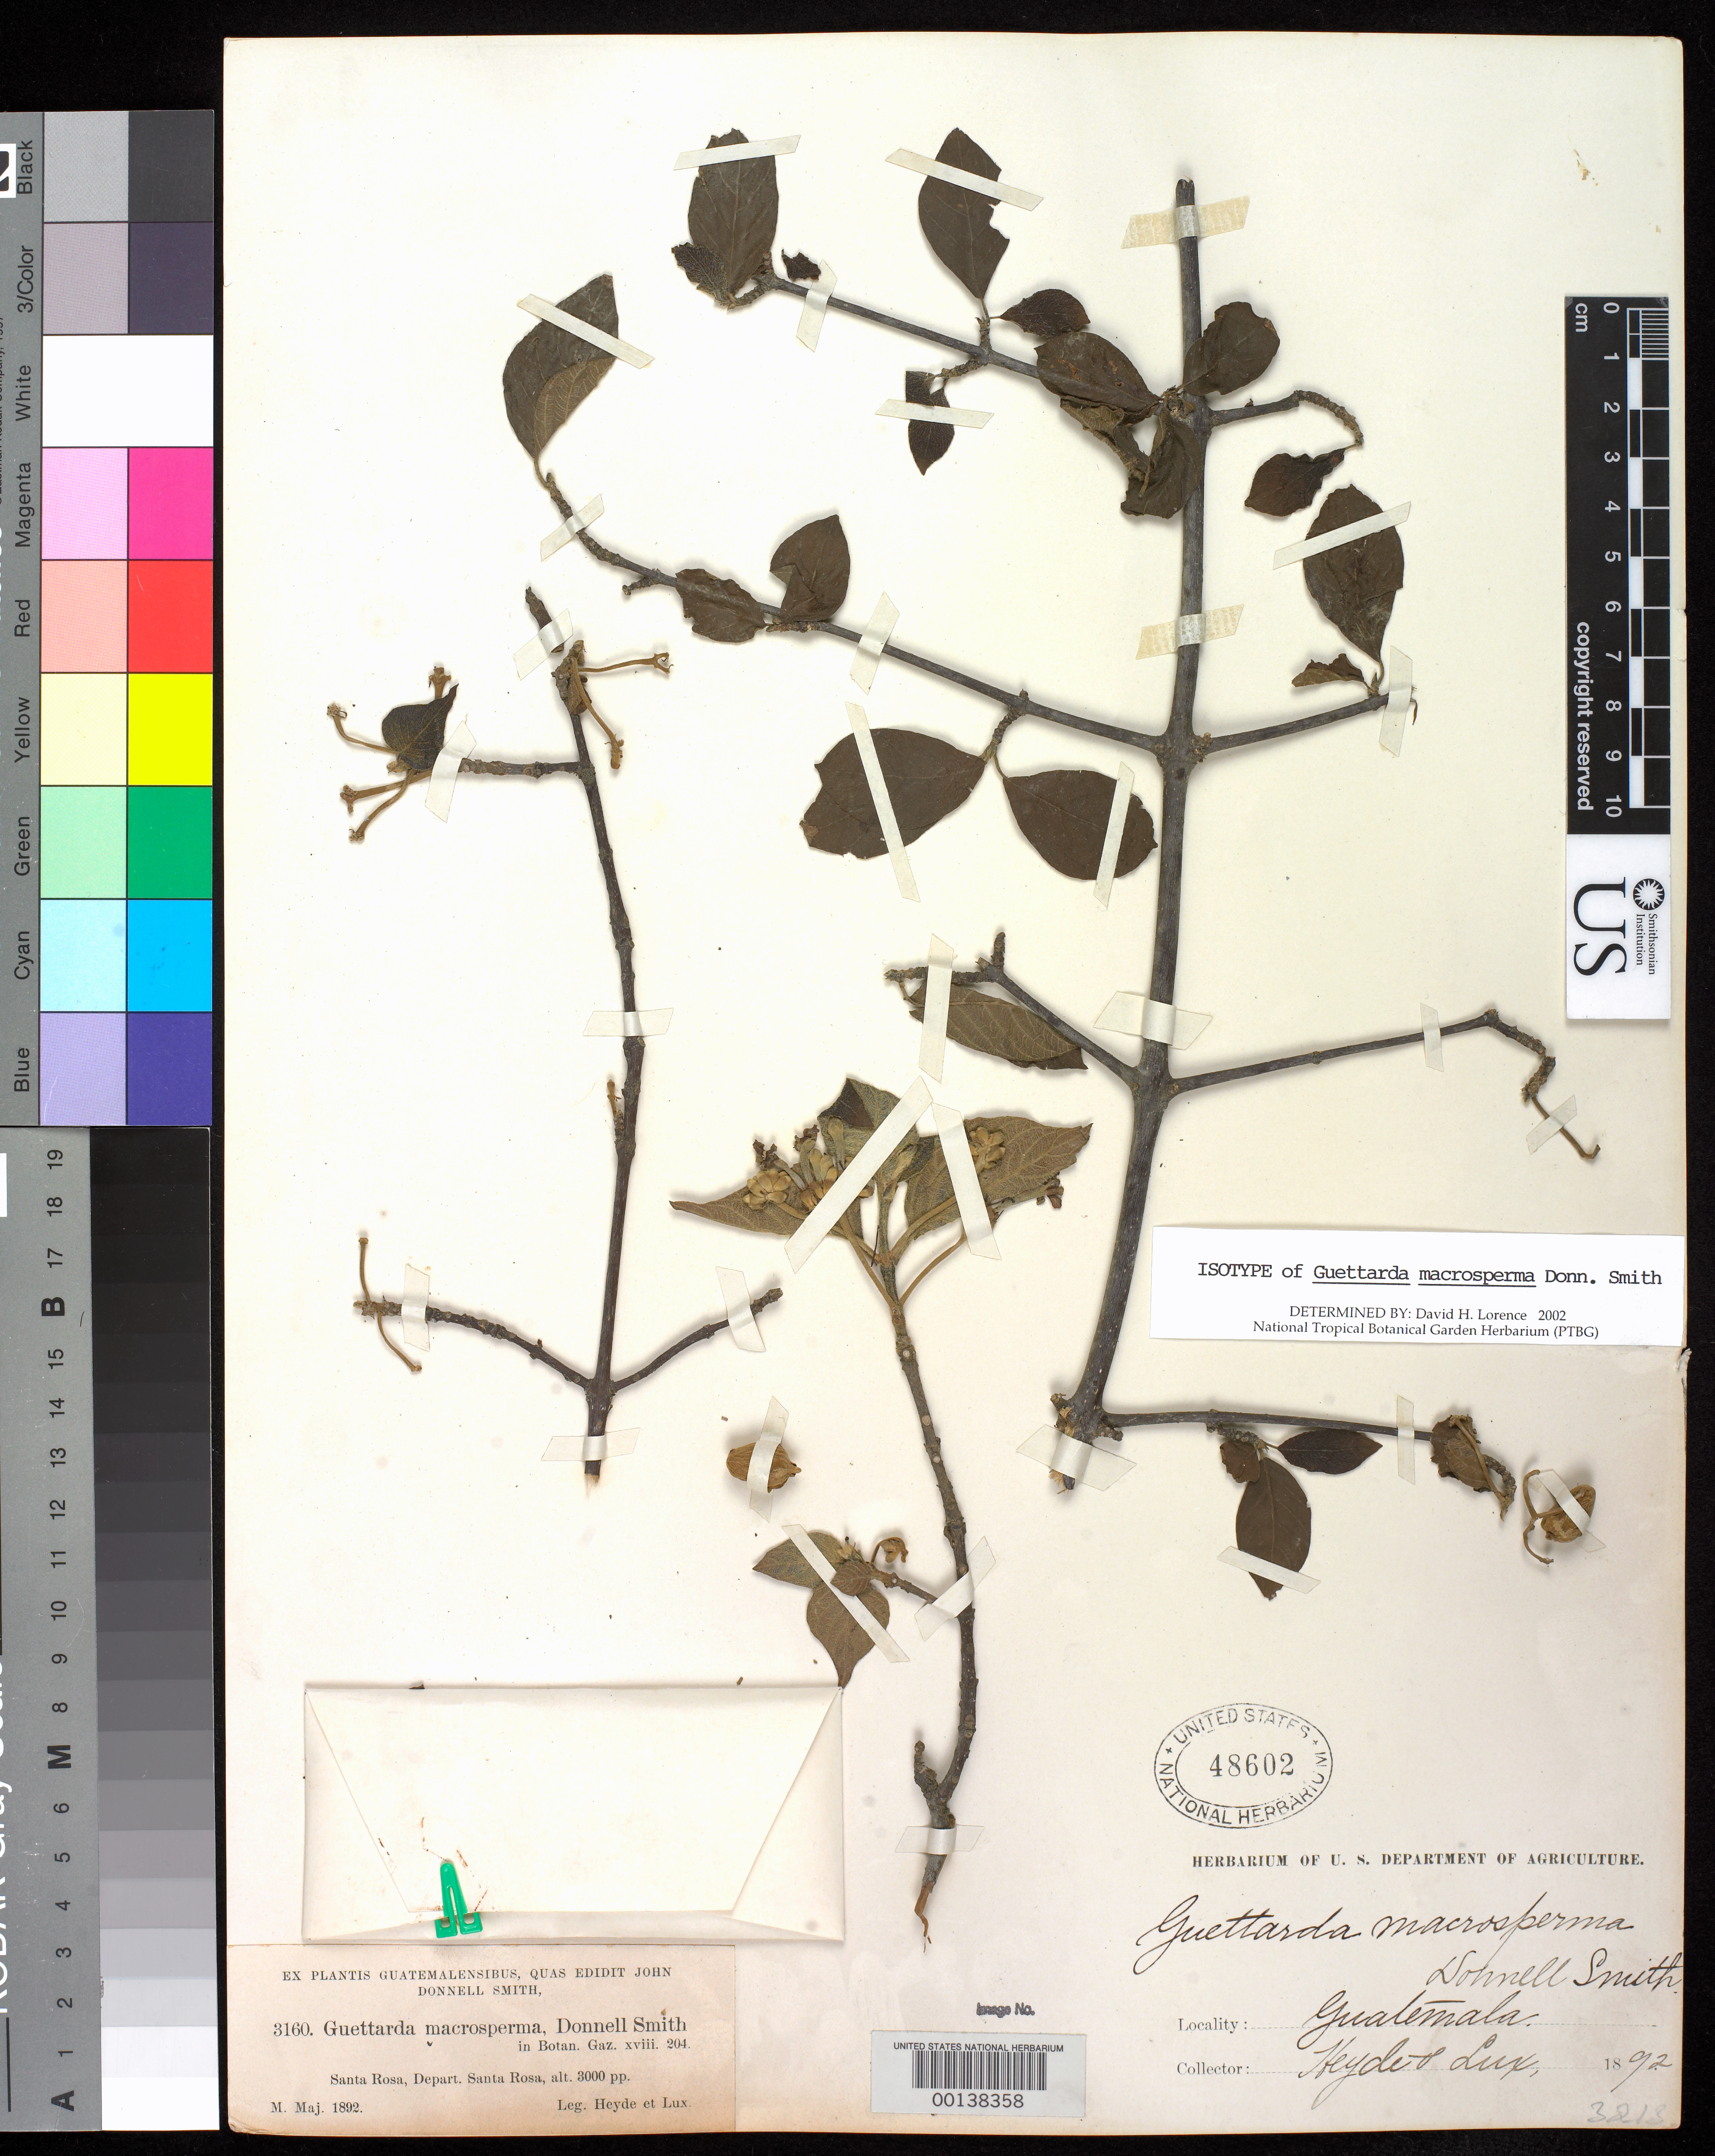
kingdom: Plantae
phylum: Tracheophyta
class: Magnoliopsida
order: Gentianales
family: Rubiaceae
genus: Guettarda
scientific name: Guettarda macrosperma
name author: Donn. Sm.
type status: Type Collection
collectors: E. T. Heyde & E. Lux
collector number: J.D.S. 3160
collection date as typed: May 1892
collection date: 1892-05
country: Guatemala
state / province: Santa Rosa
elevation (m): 914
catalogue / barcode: US 48602